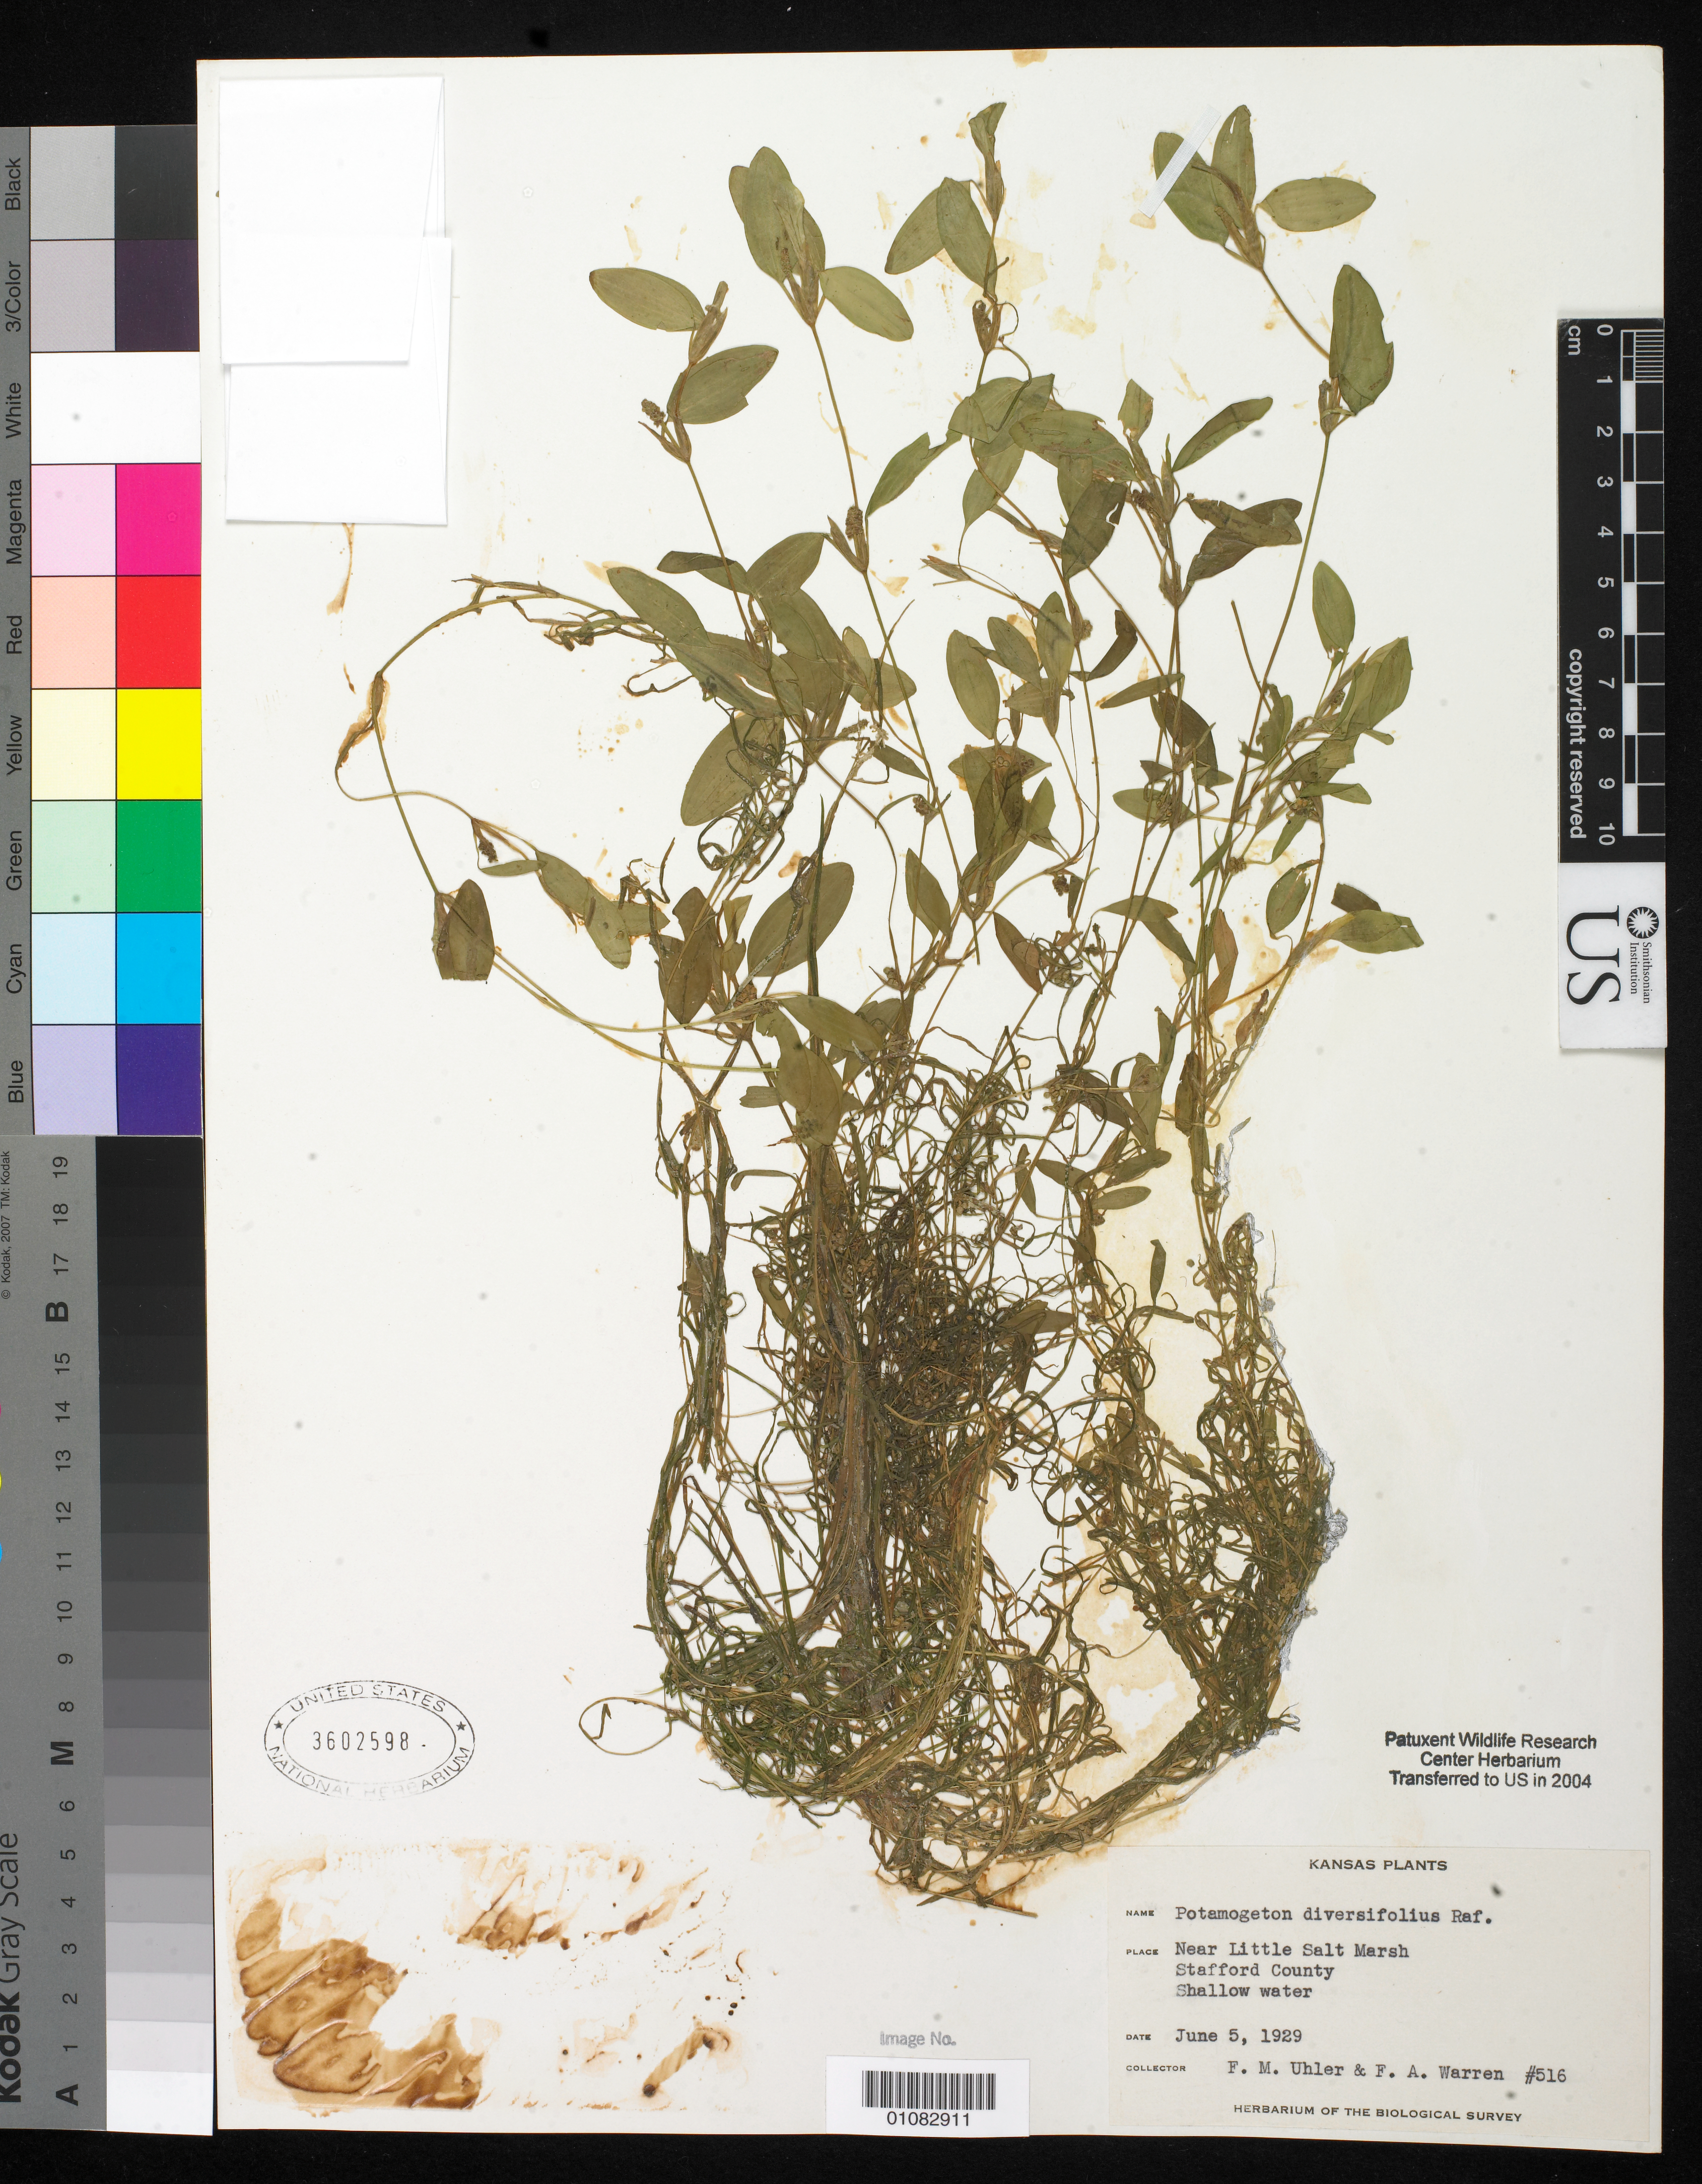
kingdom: Plantae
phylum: Tracheophyta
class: Liliopsida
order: Alismatales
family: Potamogetonaceae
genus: Potamogeton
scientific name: Potamogeton diversifolius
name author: Raf.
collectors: F. Uhler & F. A. Warren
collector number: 516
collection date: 1929-06-05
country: United States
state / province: Kansas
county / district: Stafford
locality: near Little Salt Marsh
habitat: Shallow water.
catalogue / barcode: US 3602598